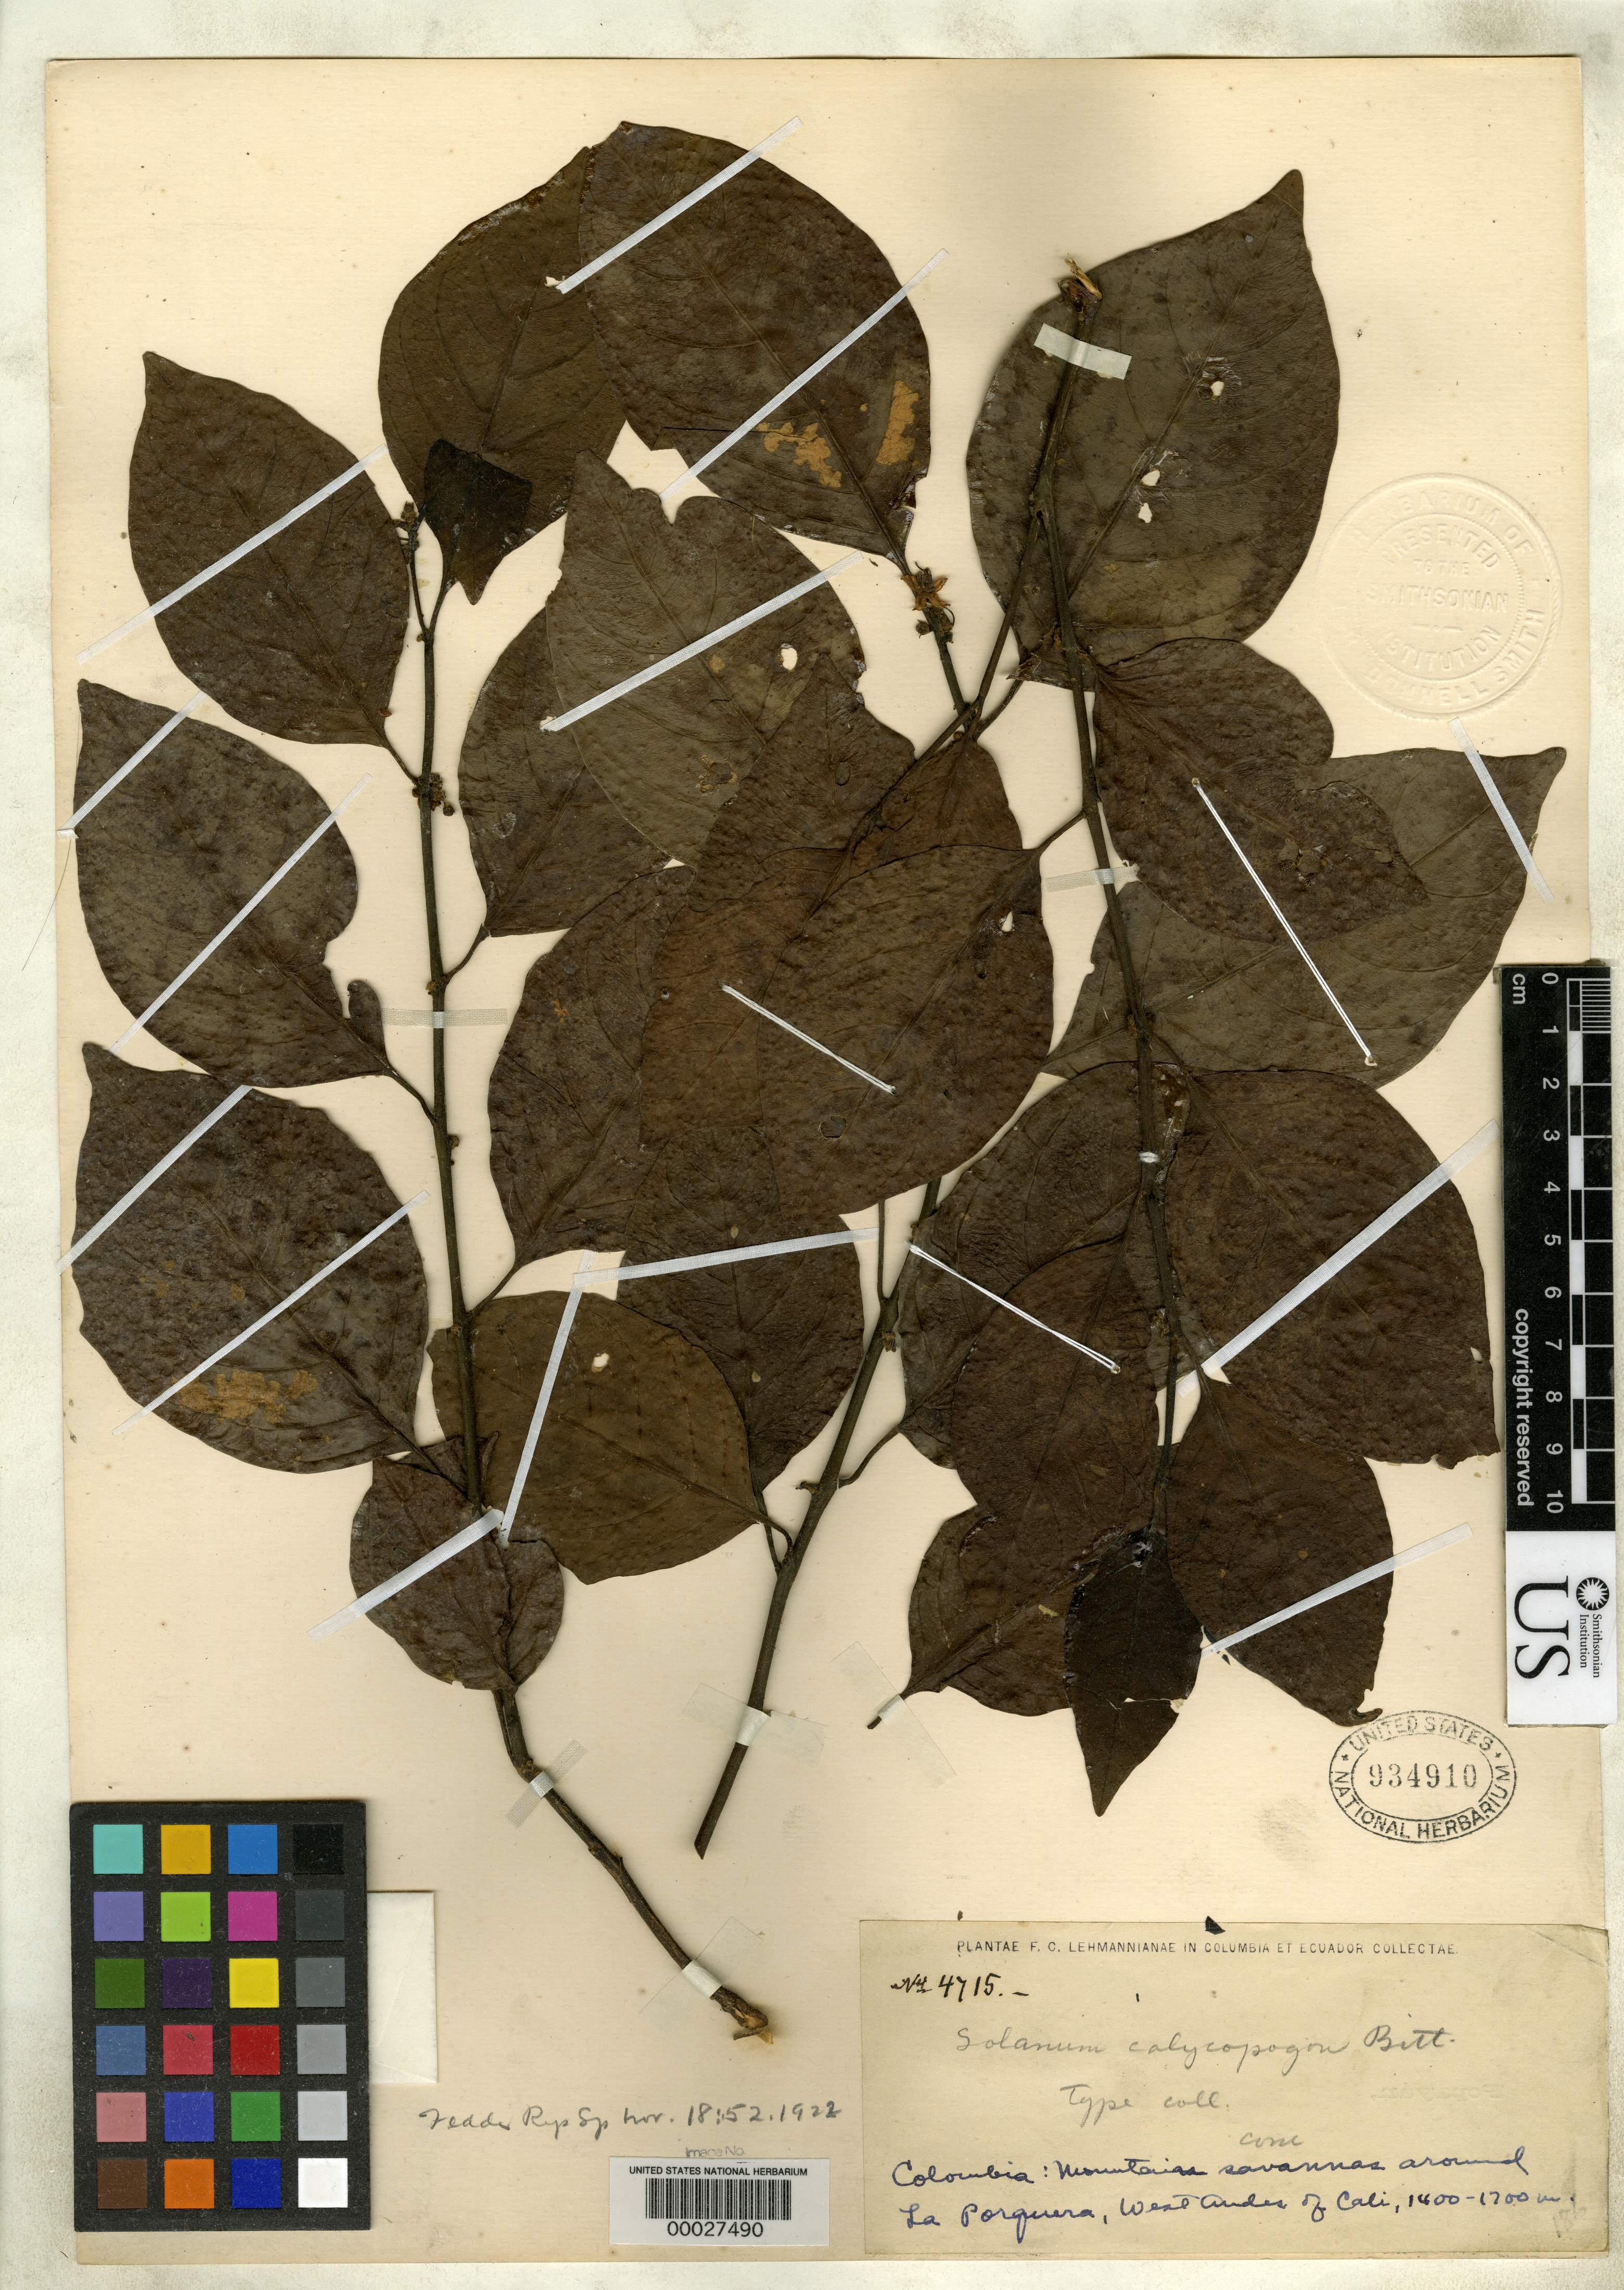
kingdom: Plantae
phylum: Tracheophyta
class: Magnoliopsida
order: Solanales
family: Solanaceae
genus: Solanum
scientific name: Solanum calycopogon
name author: Bitter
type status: Isotype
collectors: F. C. Lehmann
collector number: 4715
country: Colombia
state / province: Valle del Cauca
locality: Around La Porquera, west Andes of Cali.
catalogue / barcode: US 934910